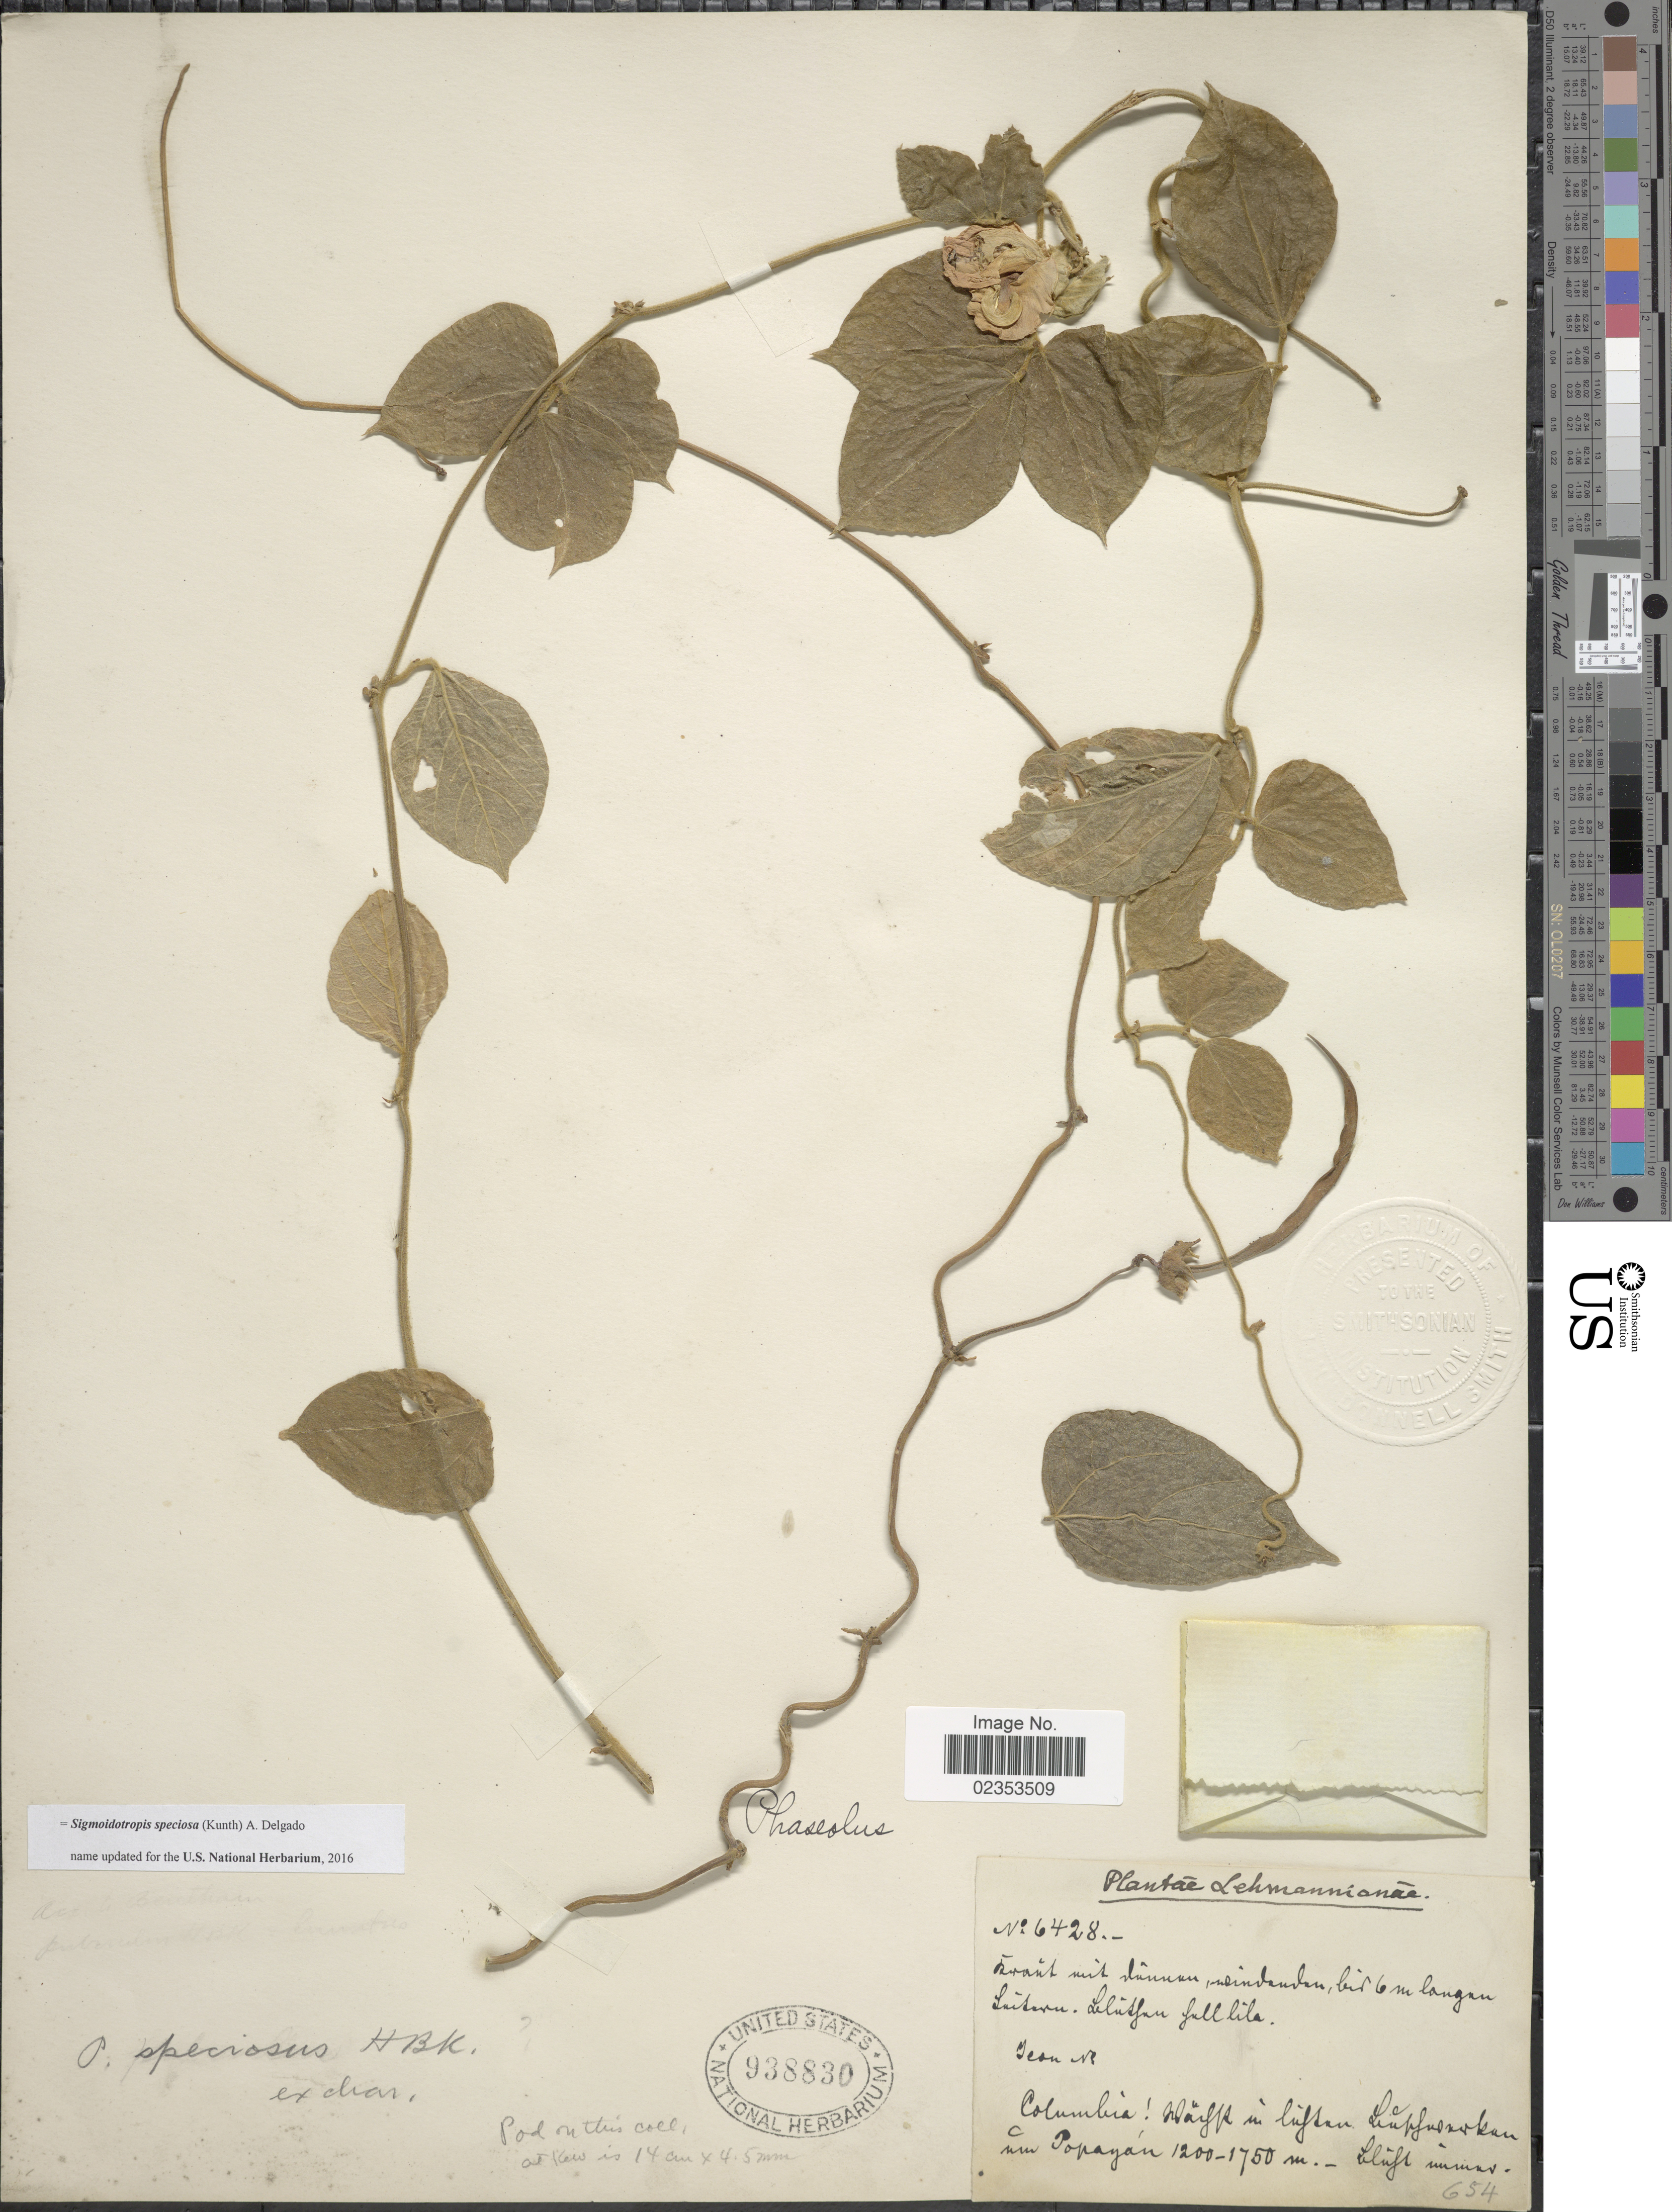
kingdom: Plantae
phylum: Tracheophyta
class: Magnoliopsida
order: Fabales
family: Fabaceae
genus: Sigmoidotropis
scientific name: Sigmoidotropis speciosa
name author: (Kunth) A. Delgado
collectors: -. Lehmann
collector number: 6428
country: Colombia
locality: Warft im luftan Lupfudarkan um Popayan. [interpreted]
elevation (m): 1200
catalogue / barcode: US 938830